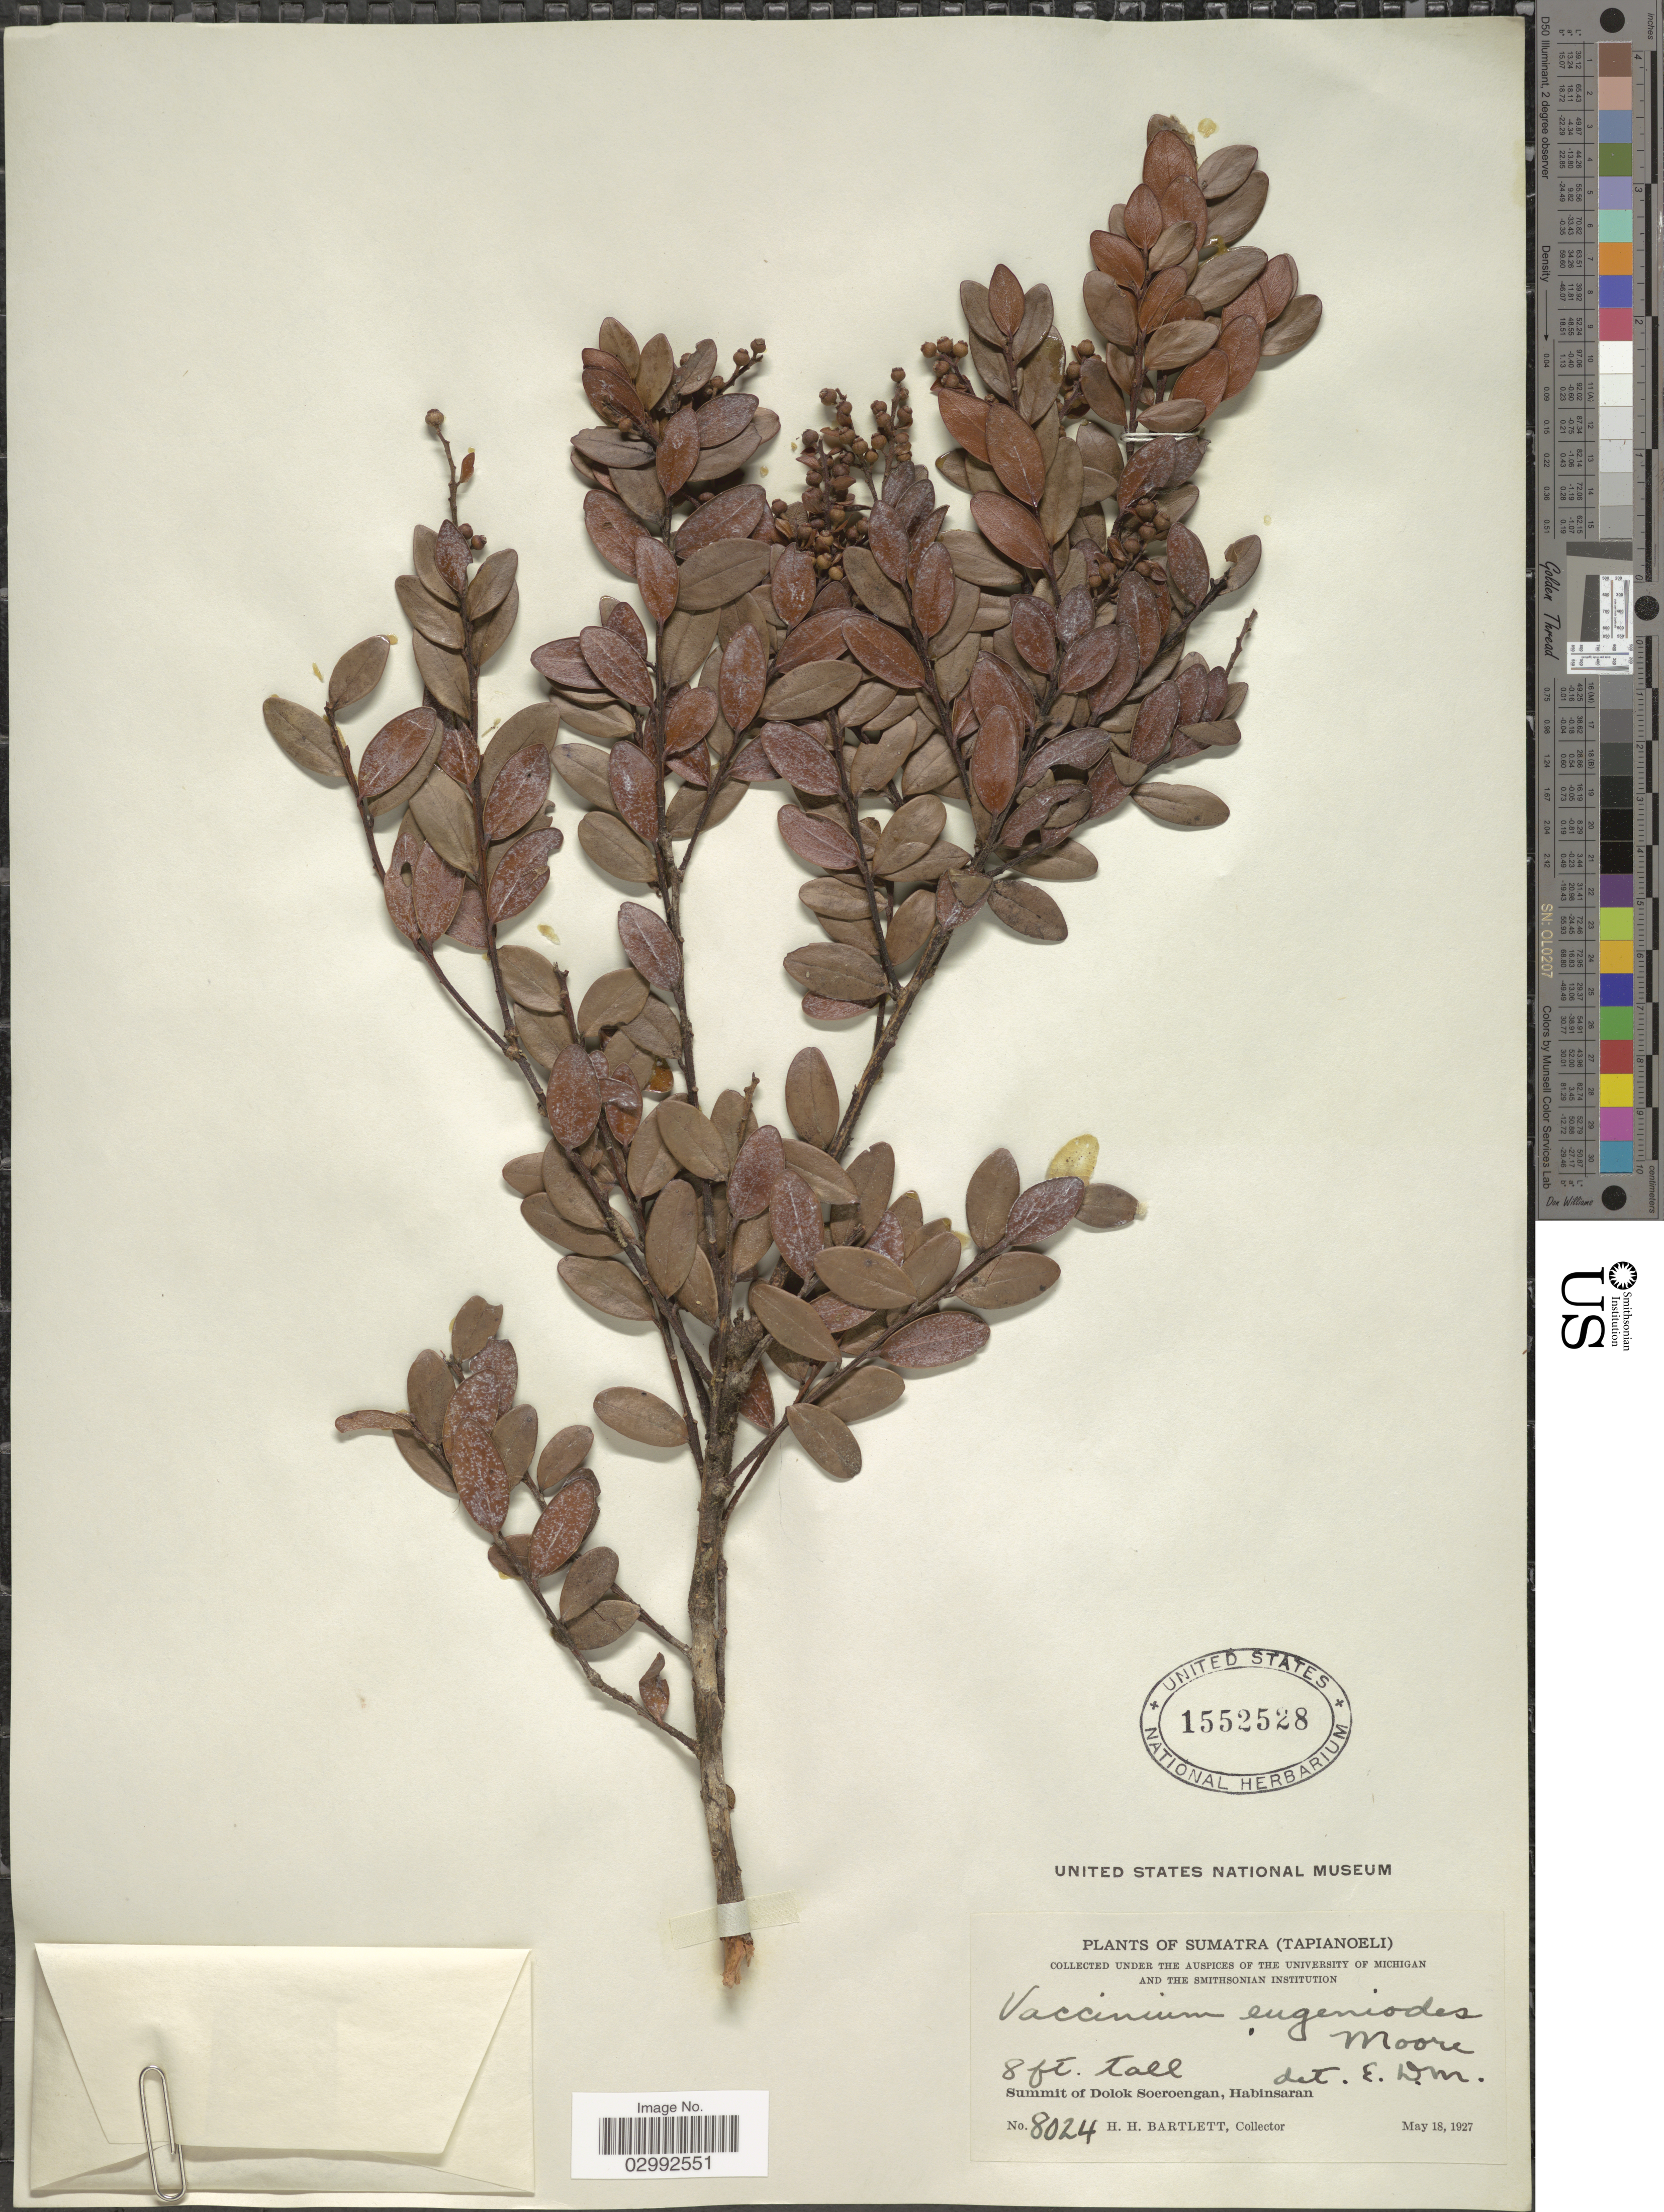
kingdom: Plantae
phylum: Tracheophyta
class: Magnoliopsida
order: Ericales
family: Ericaceae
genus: Vaccinium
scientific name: Vaccinium eugenioides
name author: S. Moore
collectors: H. H. Bartlett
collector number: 8024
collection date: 1927-05-18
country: Indonesia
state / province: Sumatra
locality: Sumatra (Tapianoeli), Summit of Dolok Soeroengan, Habinsaran.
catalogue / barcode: US 1552528